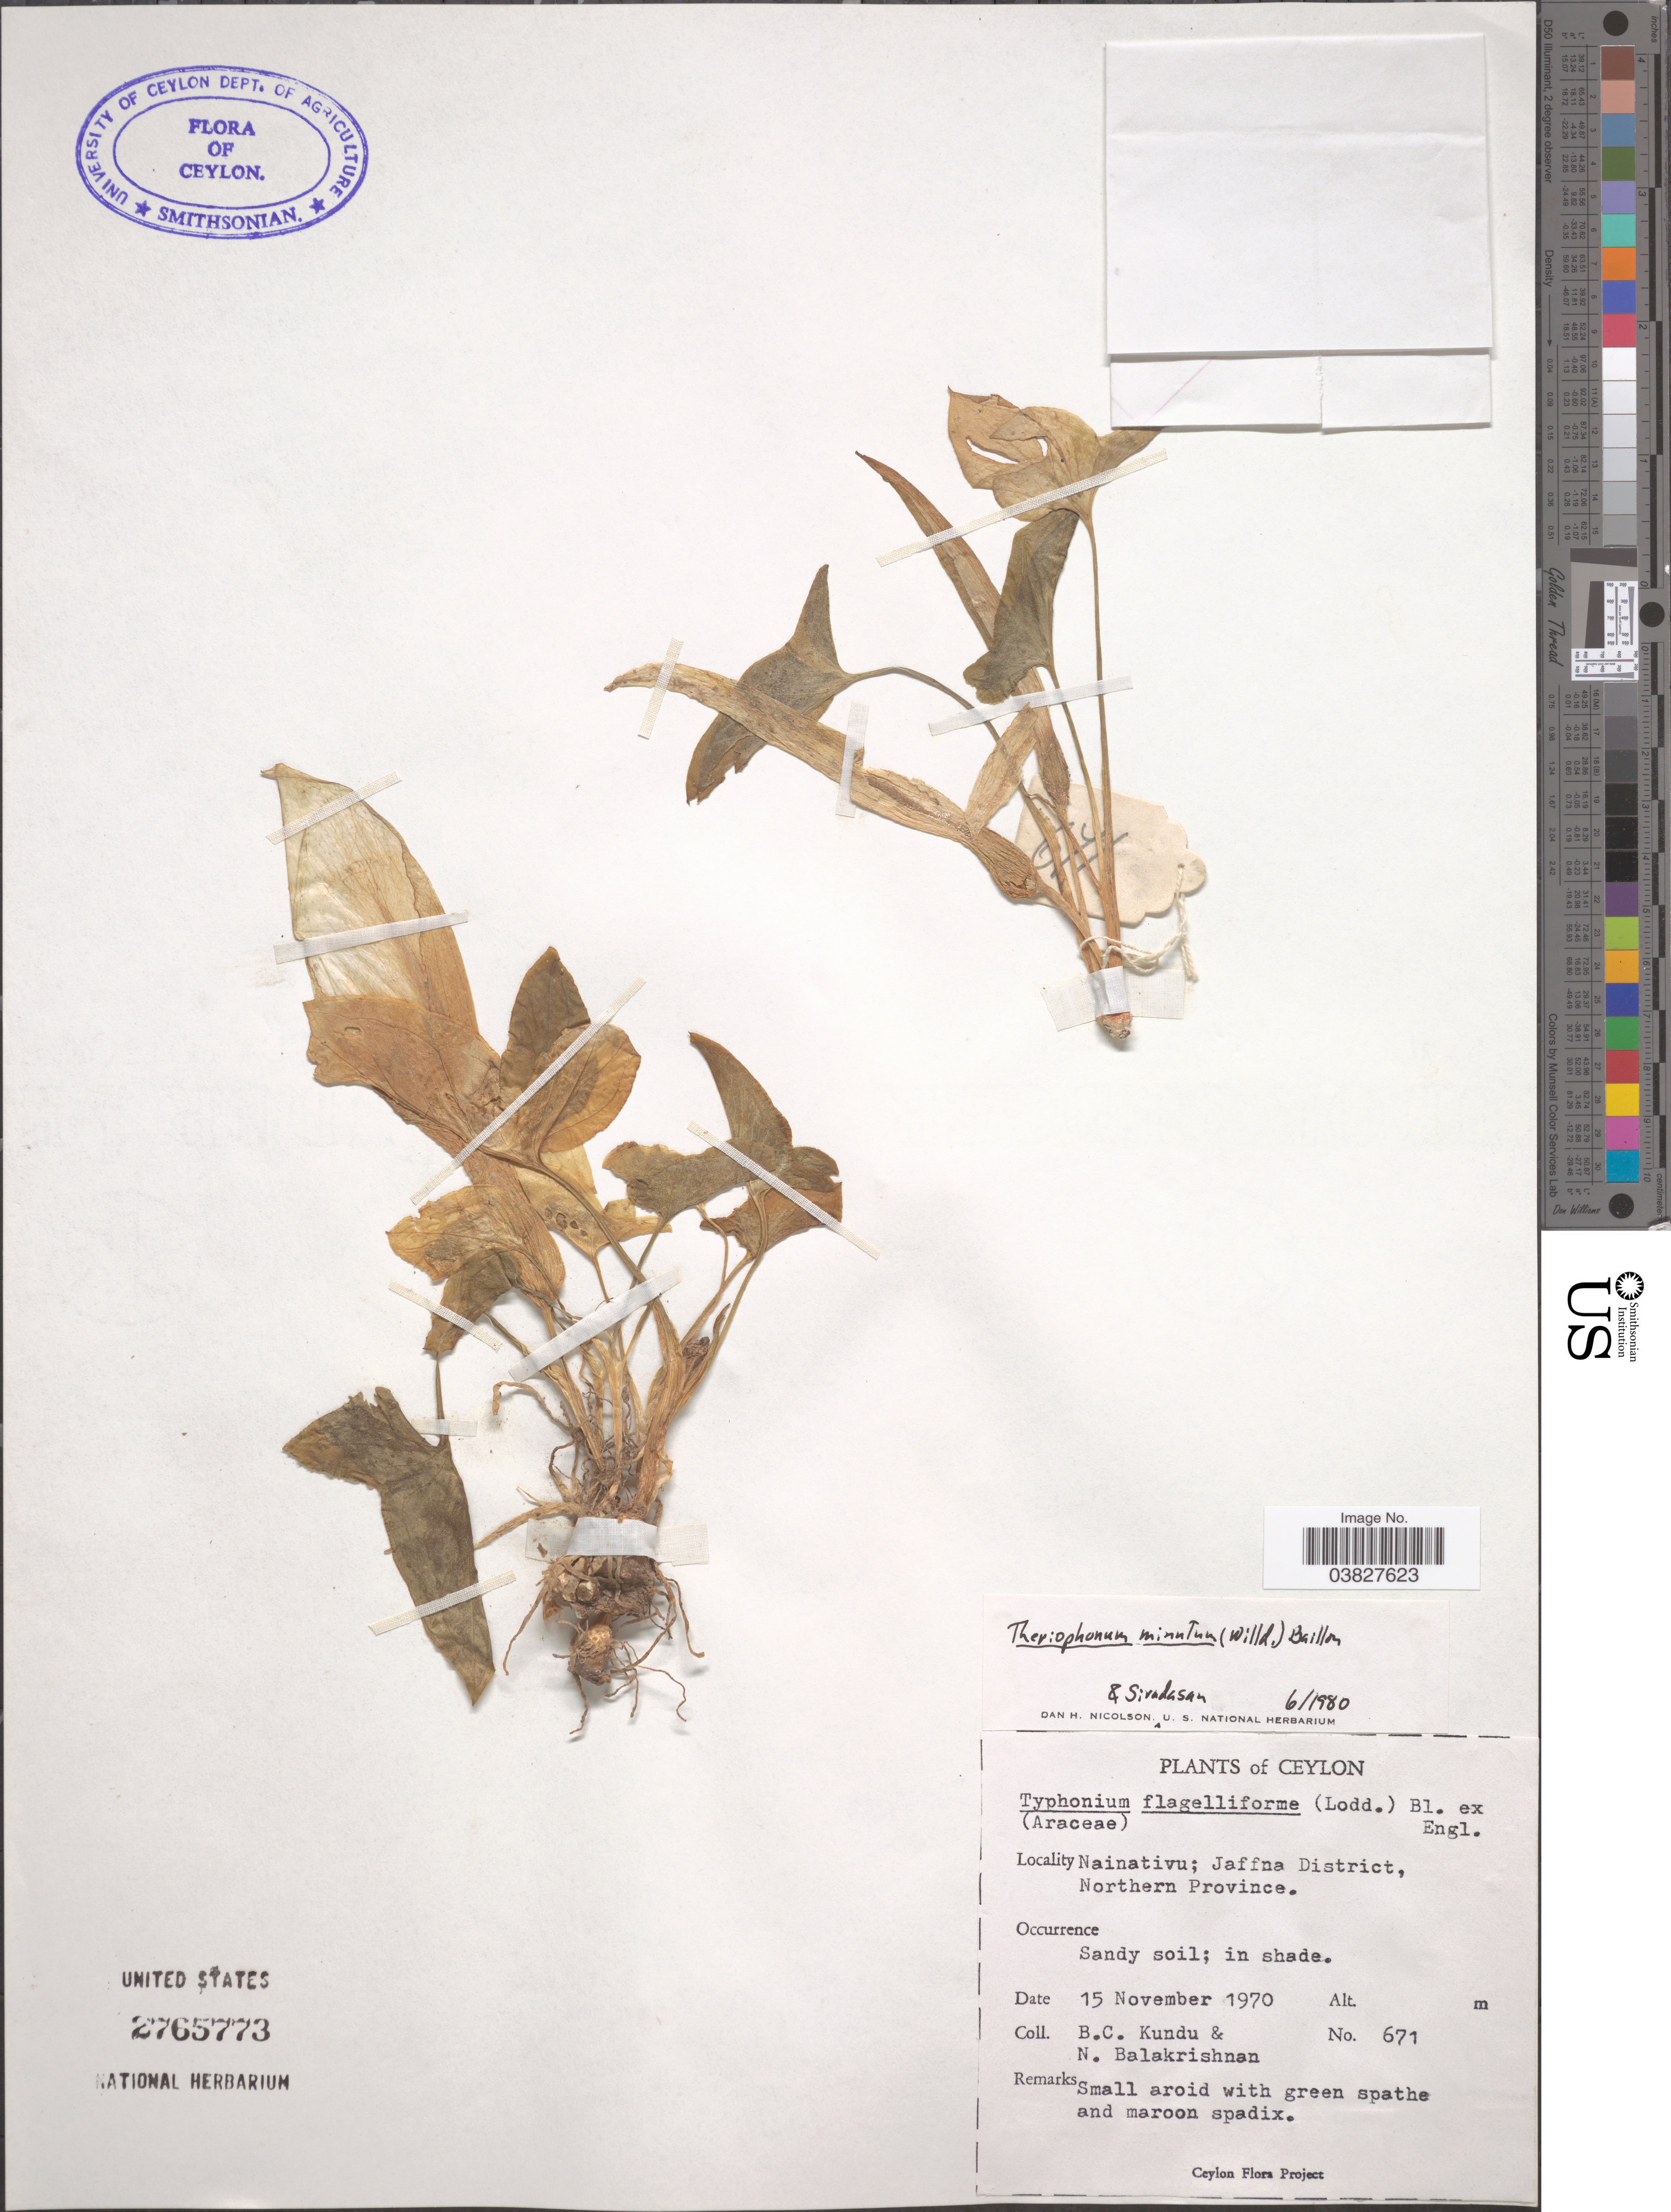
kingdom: Plantae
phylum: Tracheophyta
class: Liliopsida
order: Alismatales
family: Araceae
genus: Theriophonum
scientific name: Theriophonum minutum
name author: (Willd.) Baill.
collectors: B. C. Kundu & N. Balakrishnan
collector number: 671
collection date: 1970-11-15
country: Sri Lanka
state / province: Northern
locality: Ceylon. Nainativu; Jaffna District.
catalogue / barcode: US 2765773